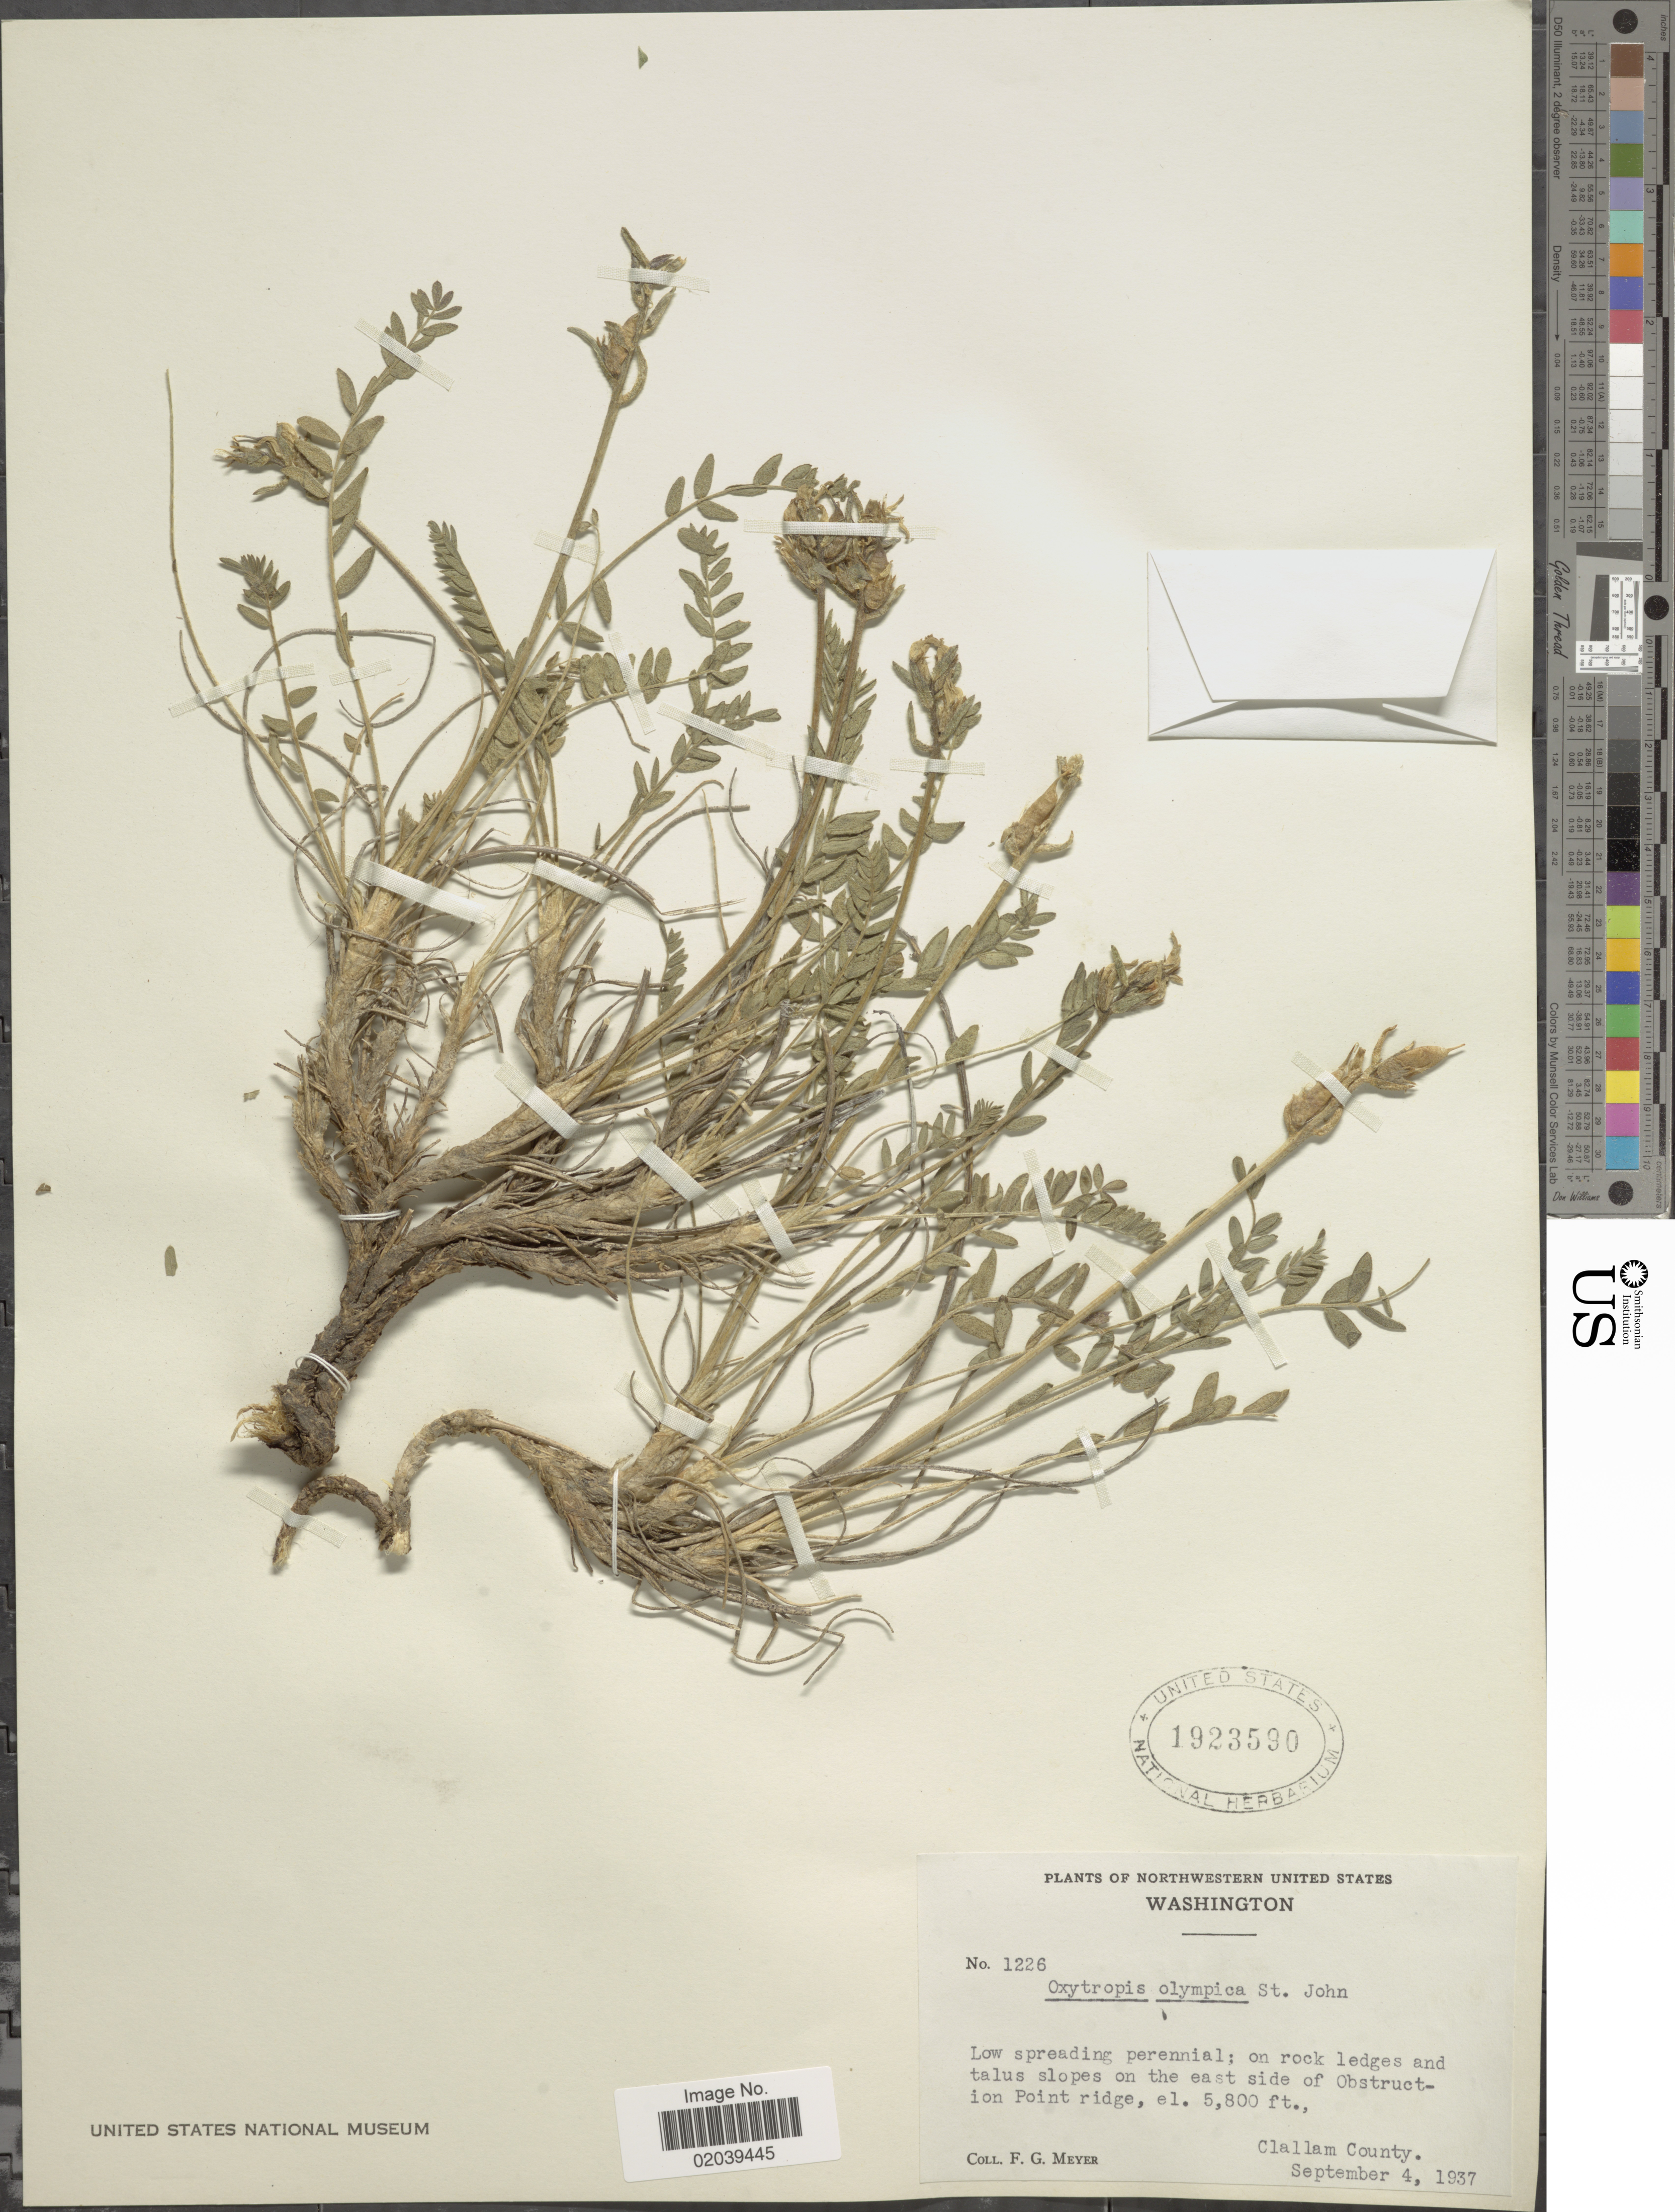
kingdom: Plantae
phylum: Tracheophyta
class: Magnoliopsida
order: Fabales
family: Fabaceae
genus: Oxytropis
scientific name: Oxytropis campestris var. gracilis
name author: (A. Nelson) Barneby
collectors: F. G. Meyer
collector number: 1226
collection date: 1937-09-04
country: United States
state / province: Washington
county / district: Clallam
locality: Northwestern United States. On rock ledges and talus slopes on the east side of Obstruction Point ridge, Clallam County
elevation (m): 1768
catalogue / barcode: US 1923590